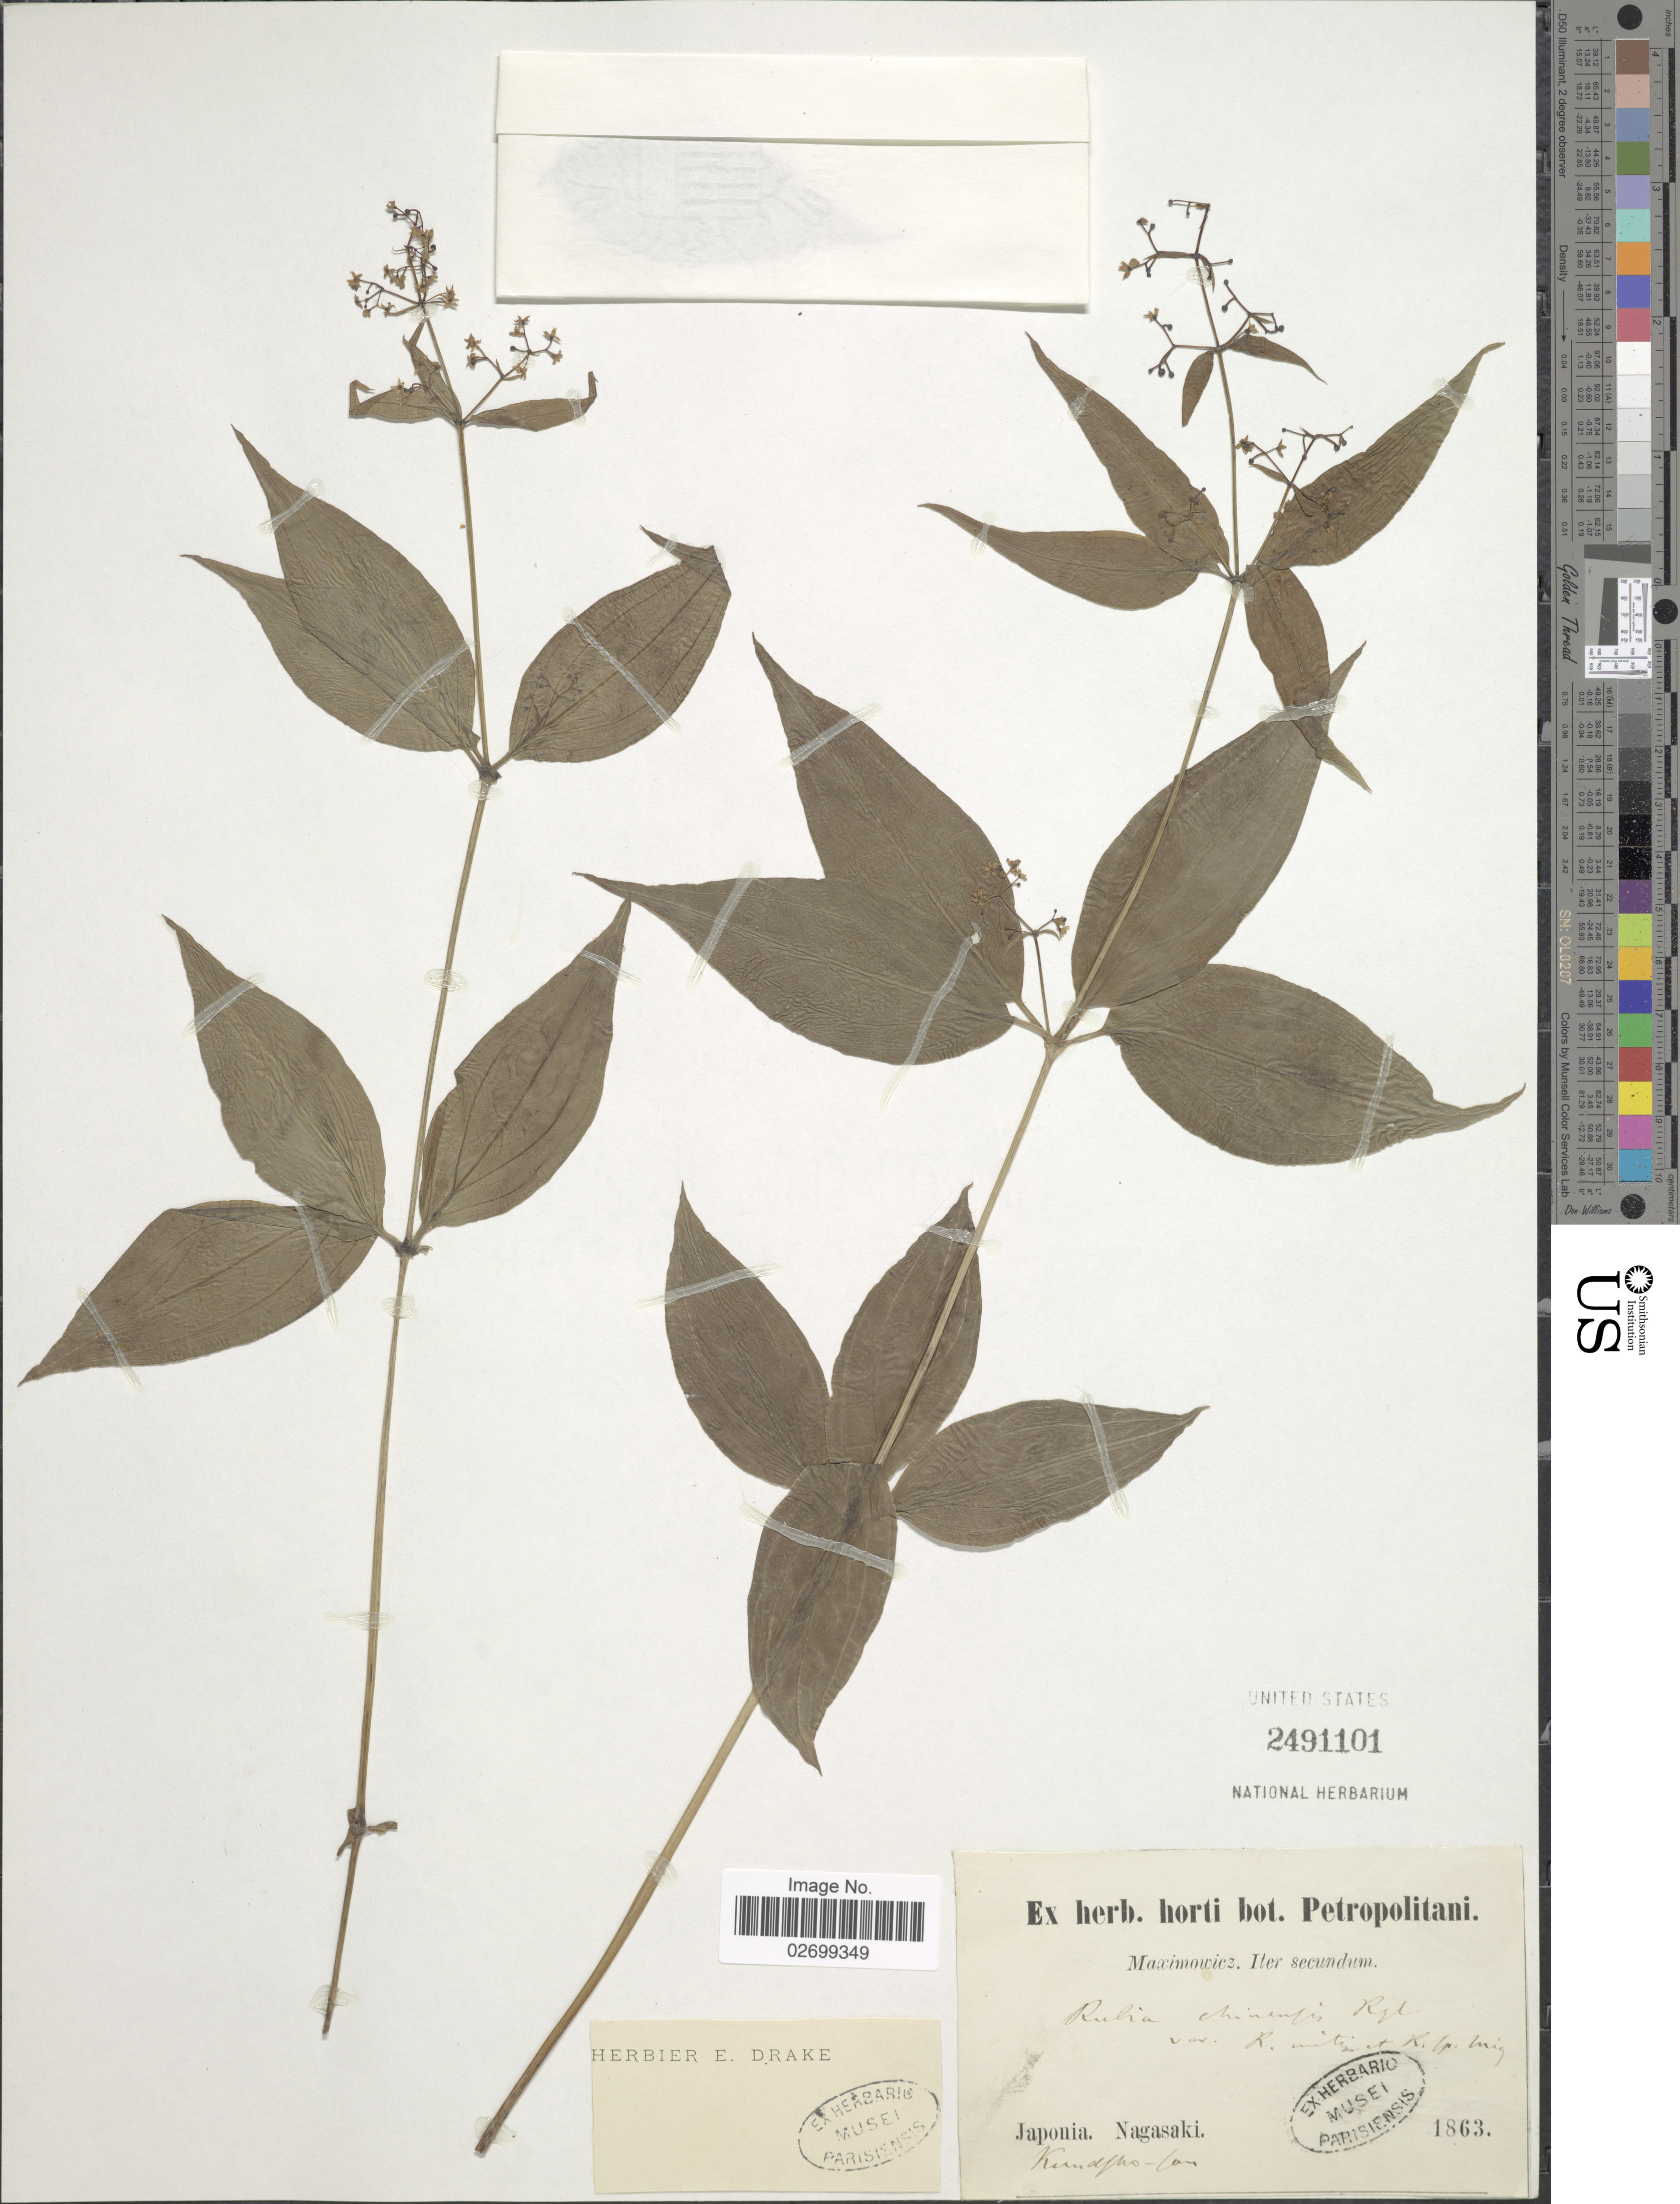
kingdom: Plantae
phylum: Tracheophyta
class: Magnoliopsida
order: Gentianales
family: Rubiaceae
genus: Rubia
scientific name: Rubia chinensis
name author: Regel & Maack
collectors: -. Maximowicz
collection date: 1863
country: Japan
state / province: Nagasaki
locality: Kundsho-san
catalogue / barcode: US 2491101